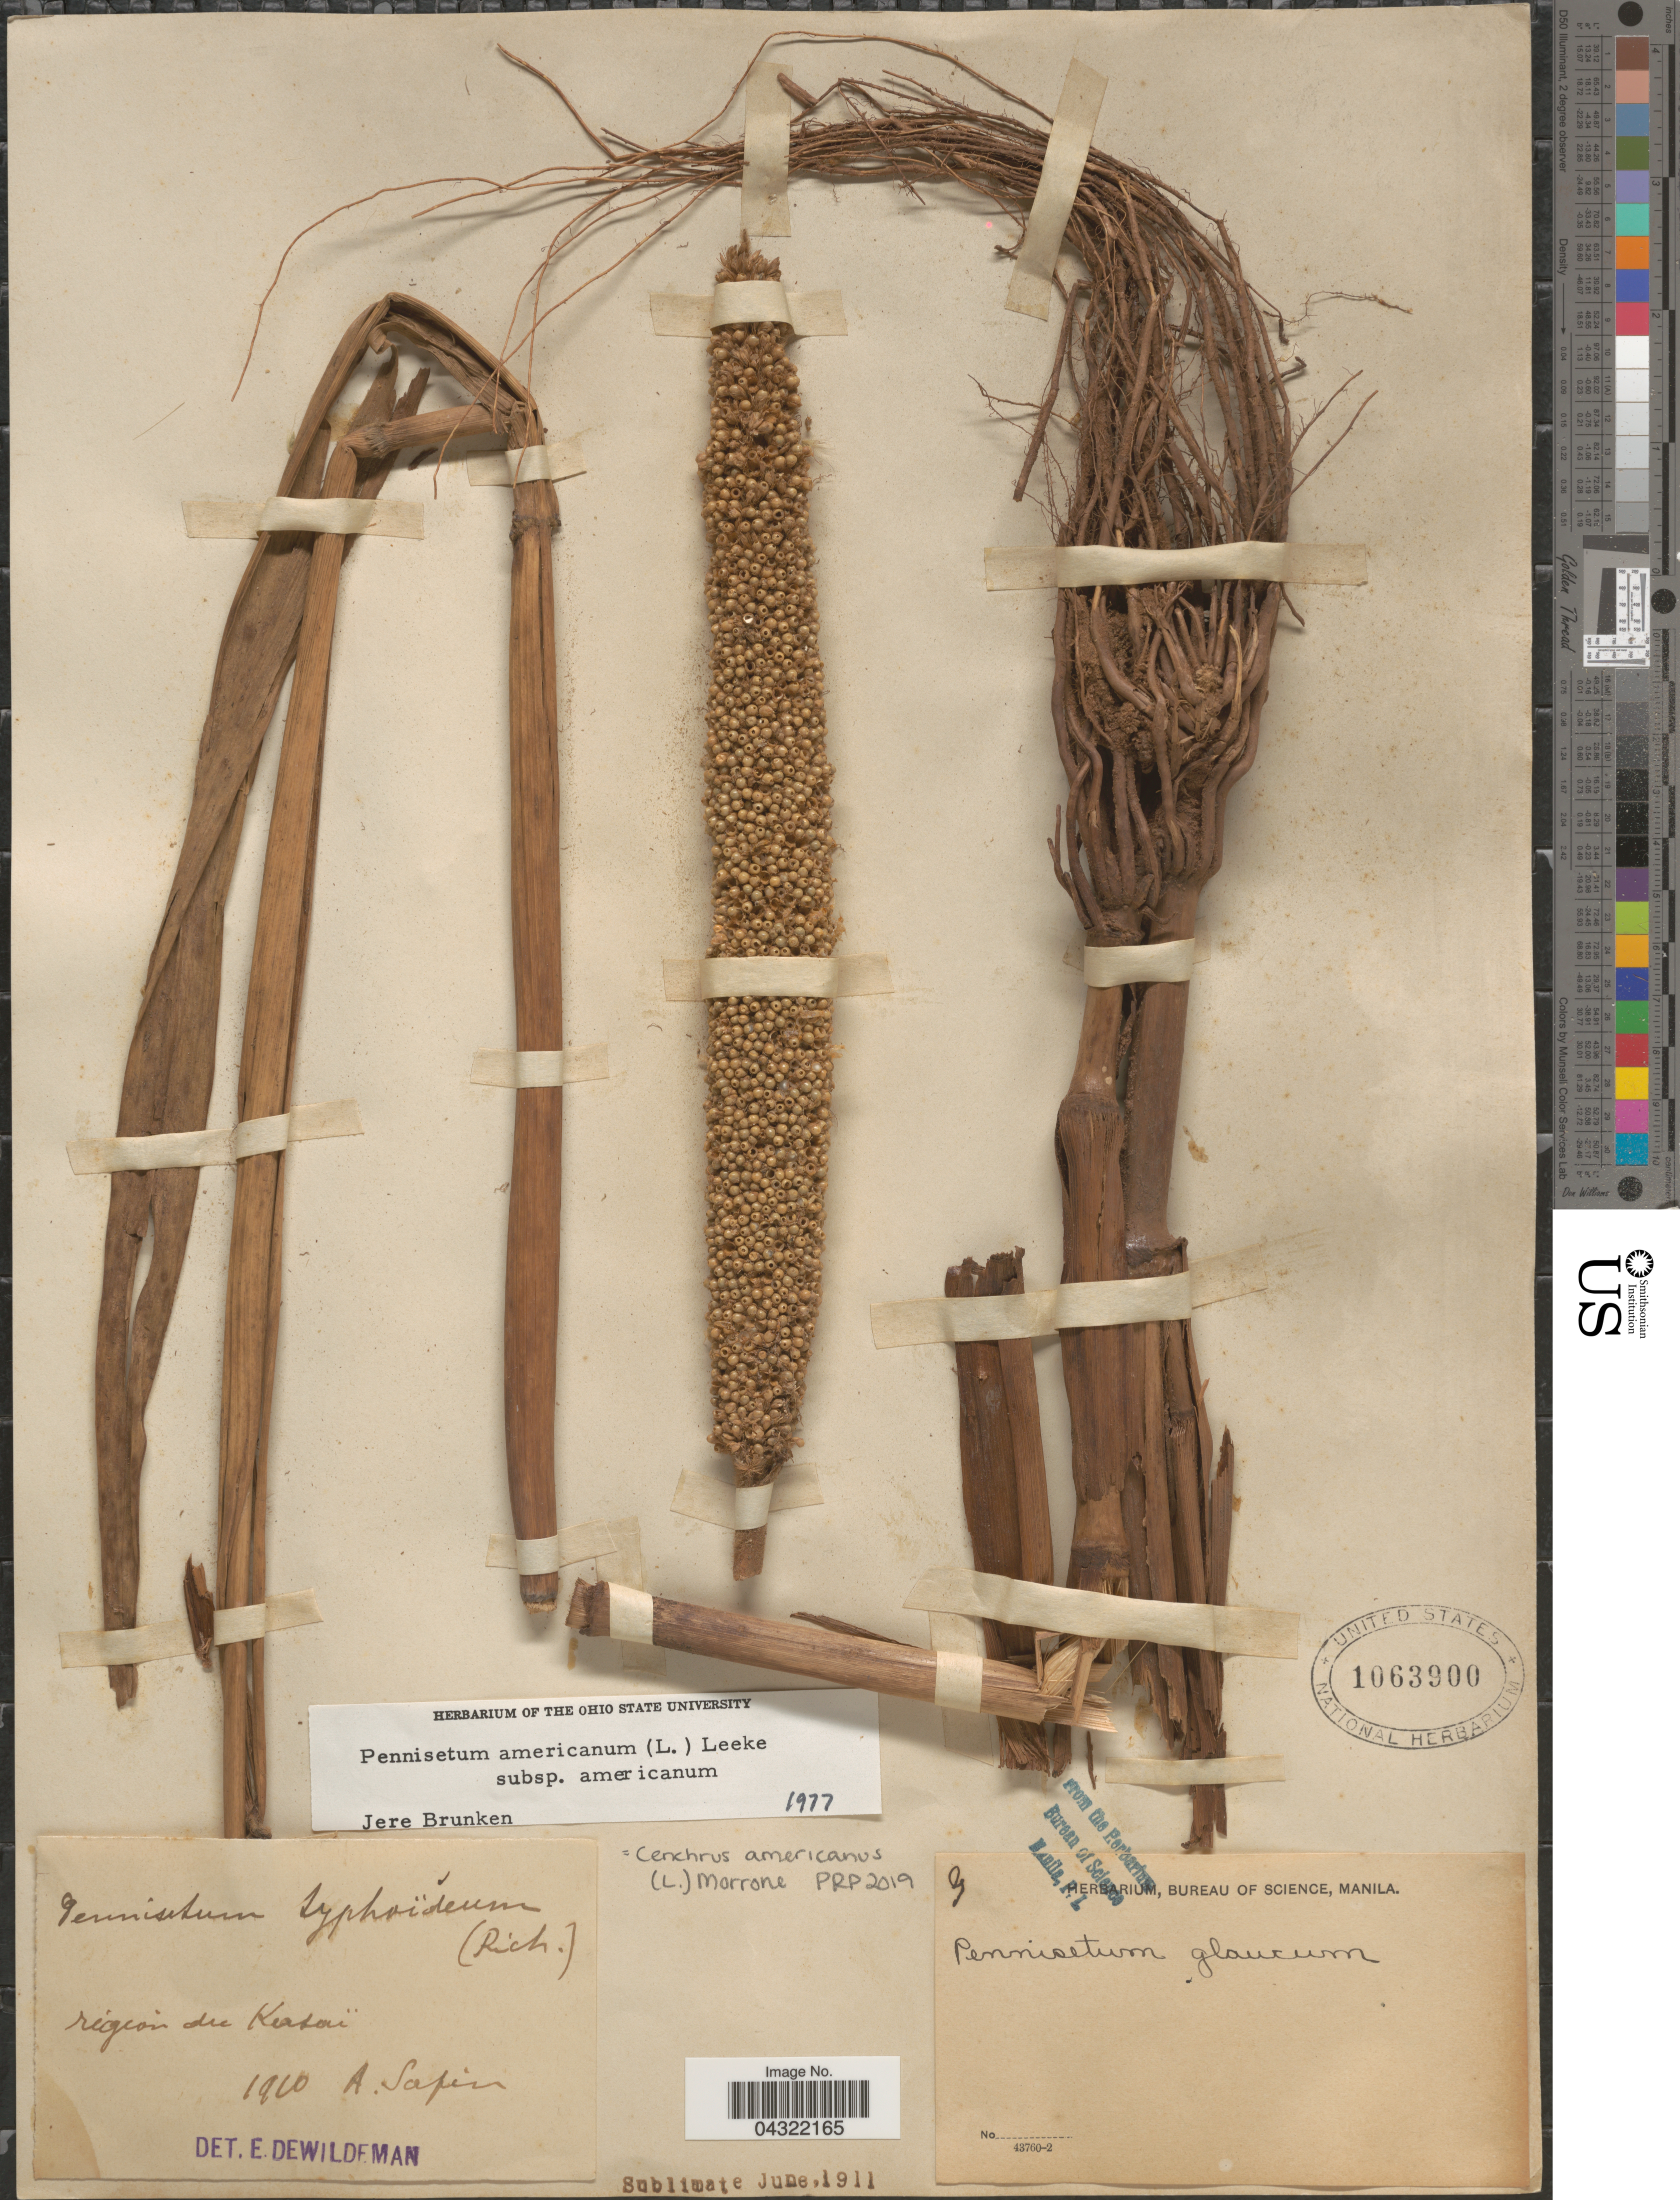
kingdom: Plantae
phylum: Tracheophyta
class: Liliopsida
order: Poales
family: Poaceae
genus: Cenchrus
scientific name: Cenchrus americanus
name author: (L.) Morrone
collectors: A. Sapin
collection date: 1910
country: Congo, Democratic Republic of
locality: Rigion du Kasai.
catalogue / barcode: US 1063900